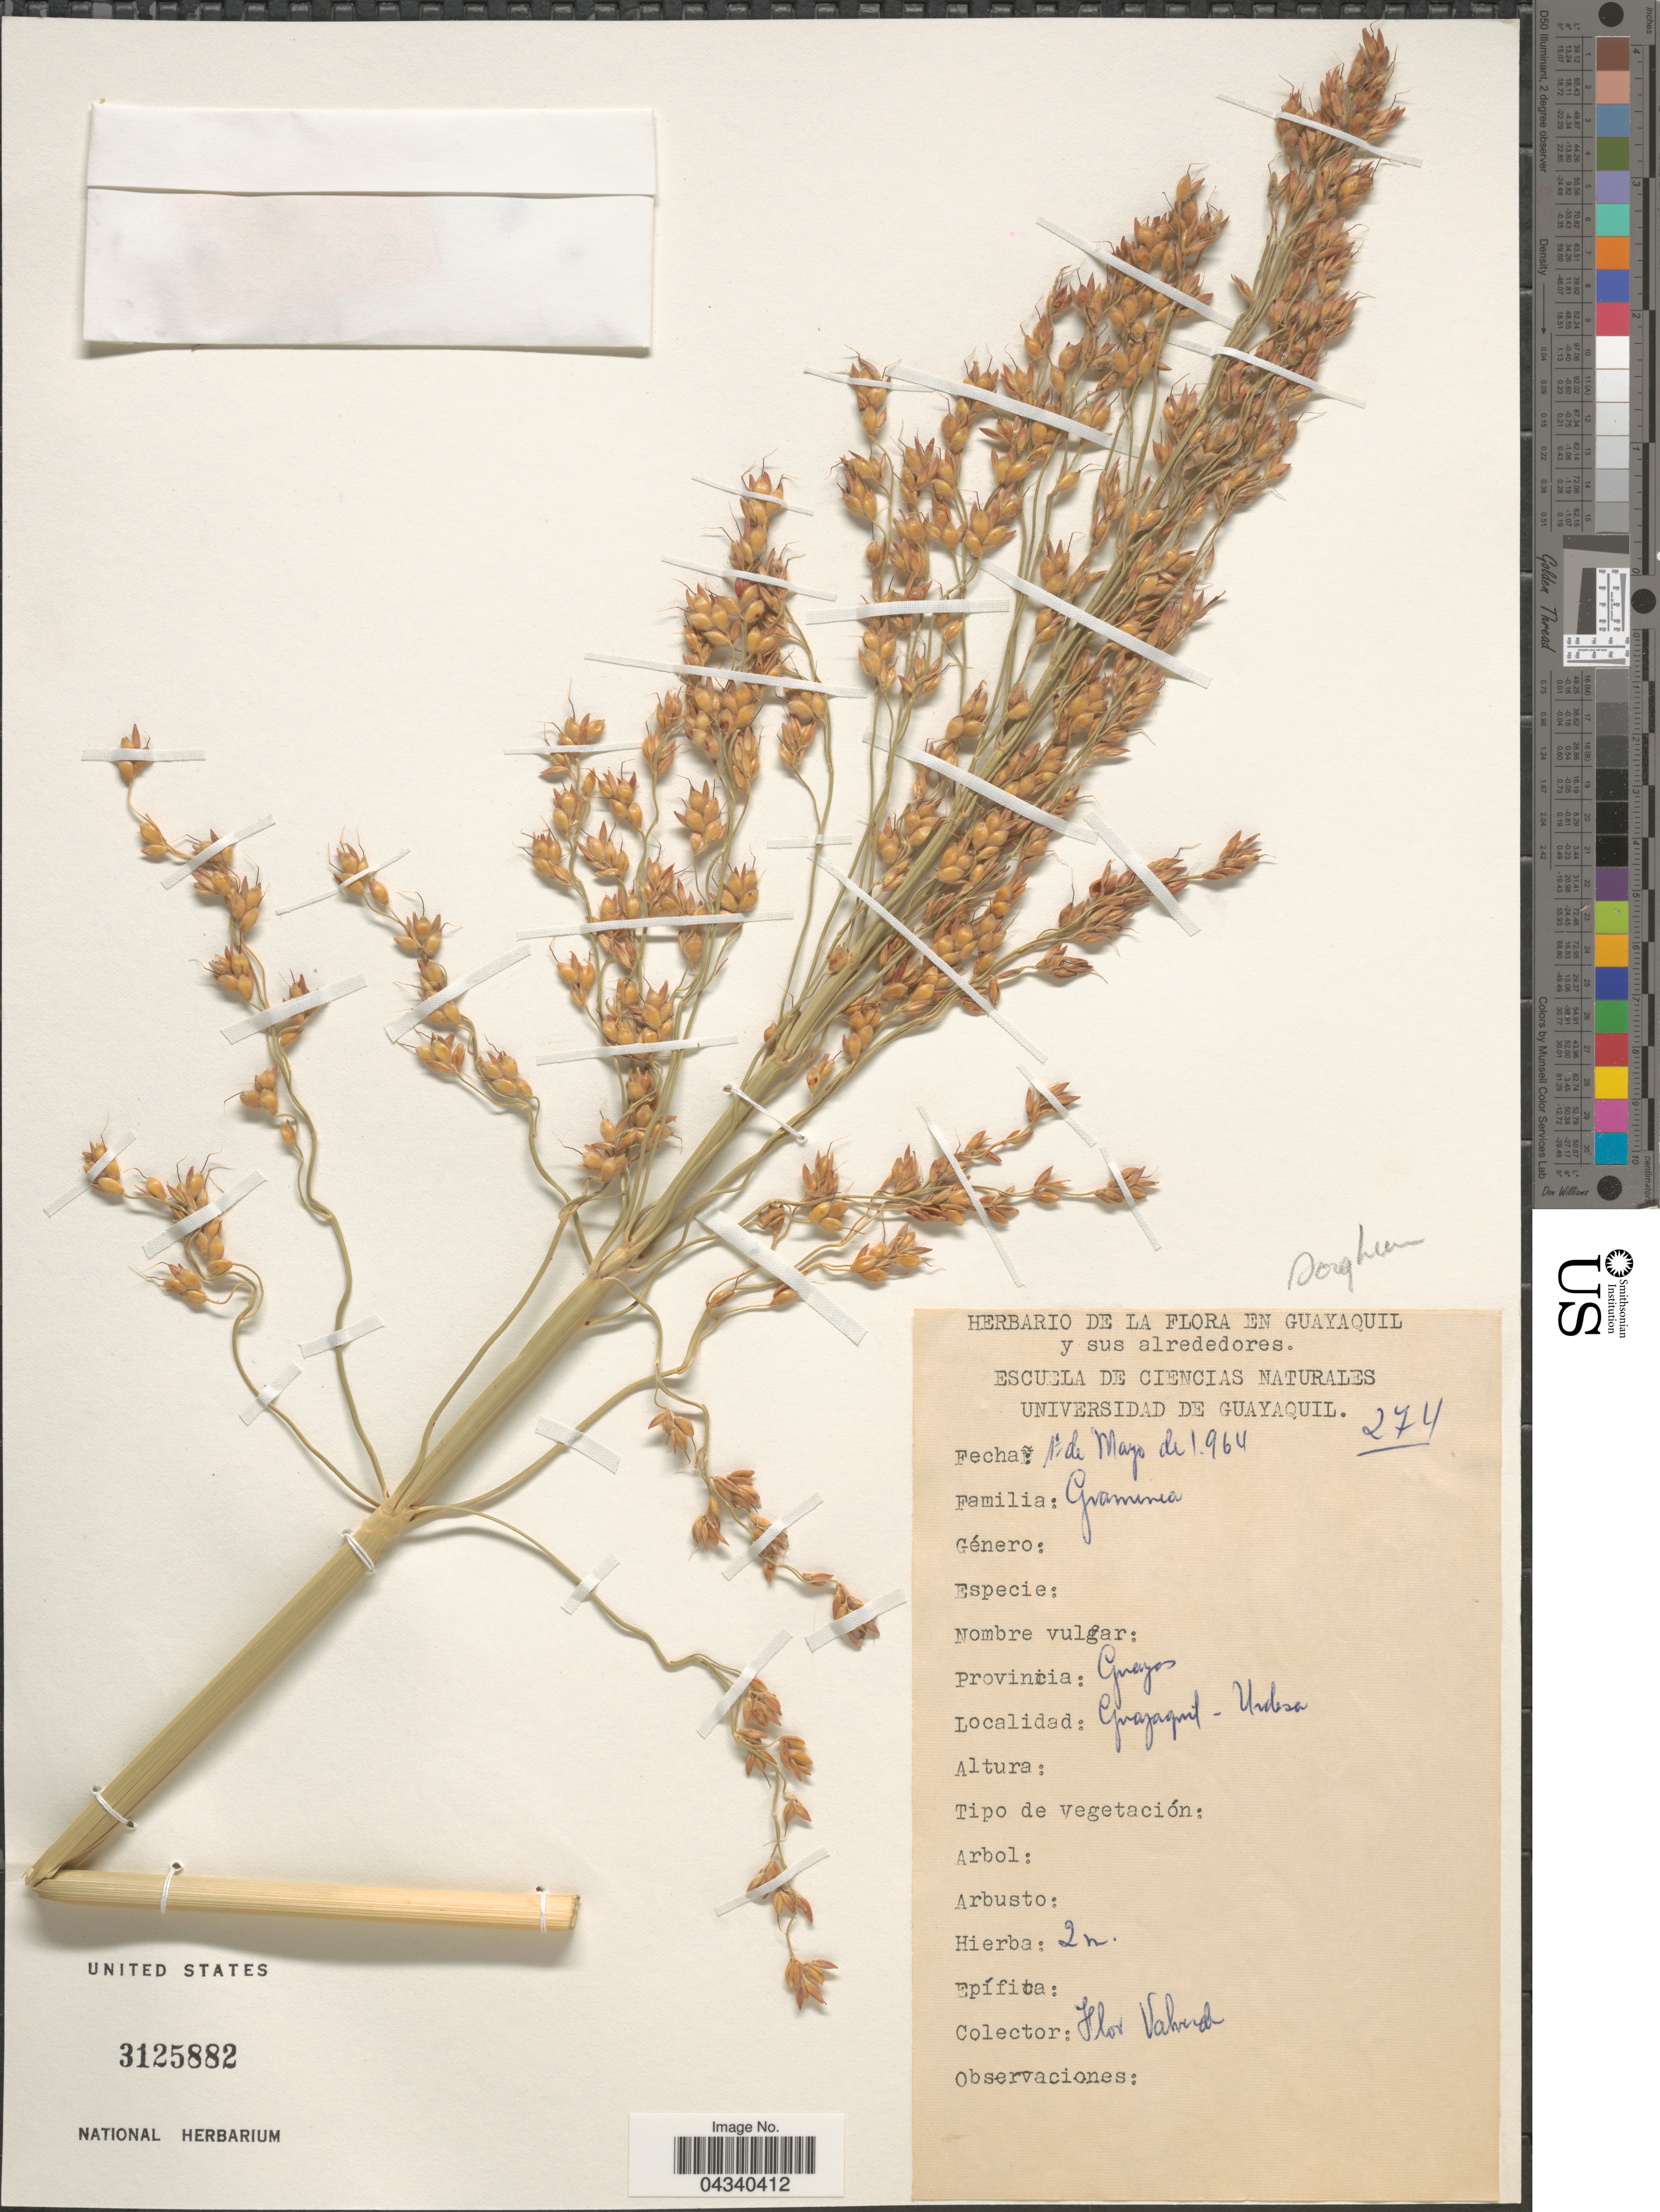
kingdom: Plantae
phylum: Tracheophyta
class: Liliopsida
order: Poales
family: Poaceae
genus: Sorghum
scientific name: Sorghum sp.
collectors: F. Valuerdi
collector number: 274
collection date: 1964-05-01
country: Ecuador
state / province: Guayas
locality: Guayaquil-Urdesa.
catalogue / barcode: US 3125882